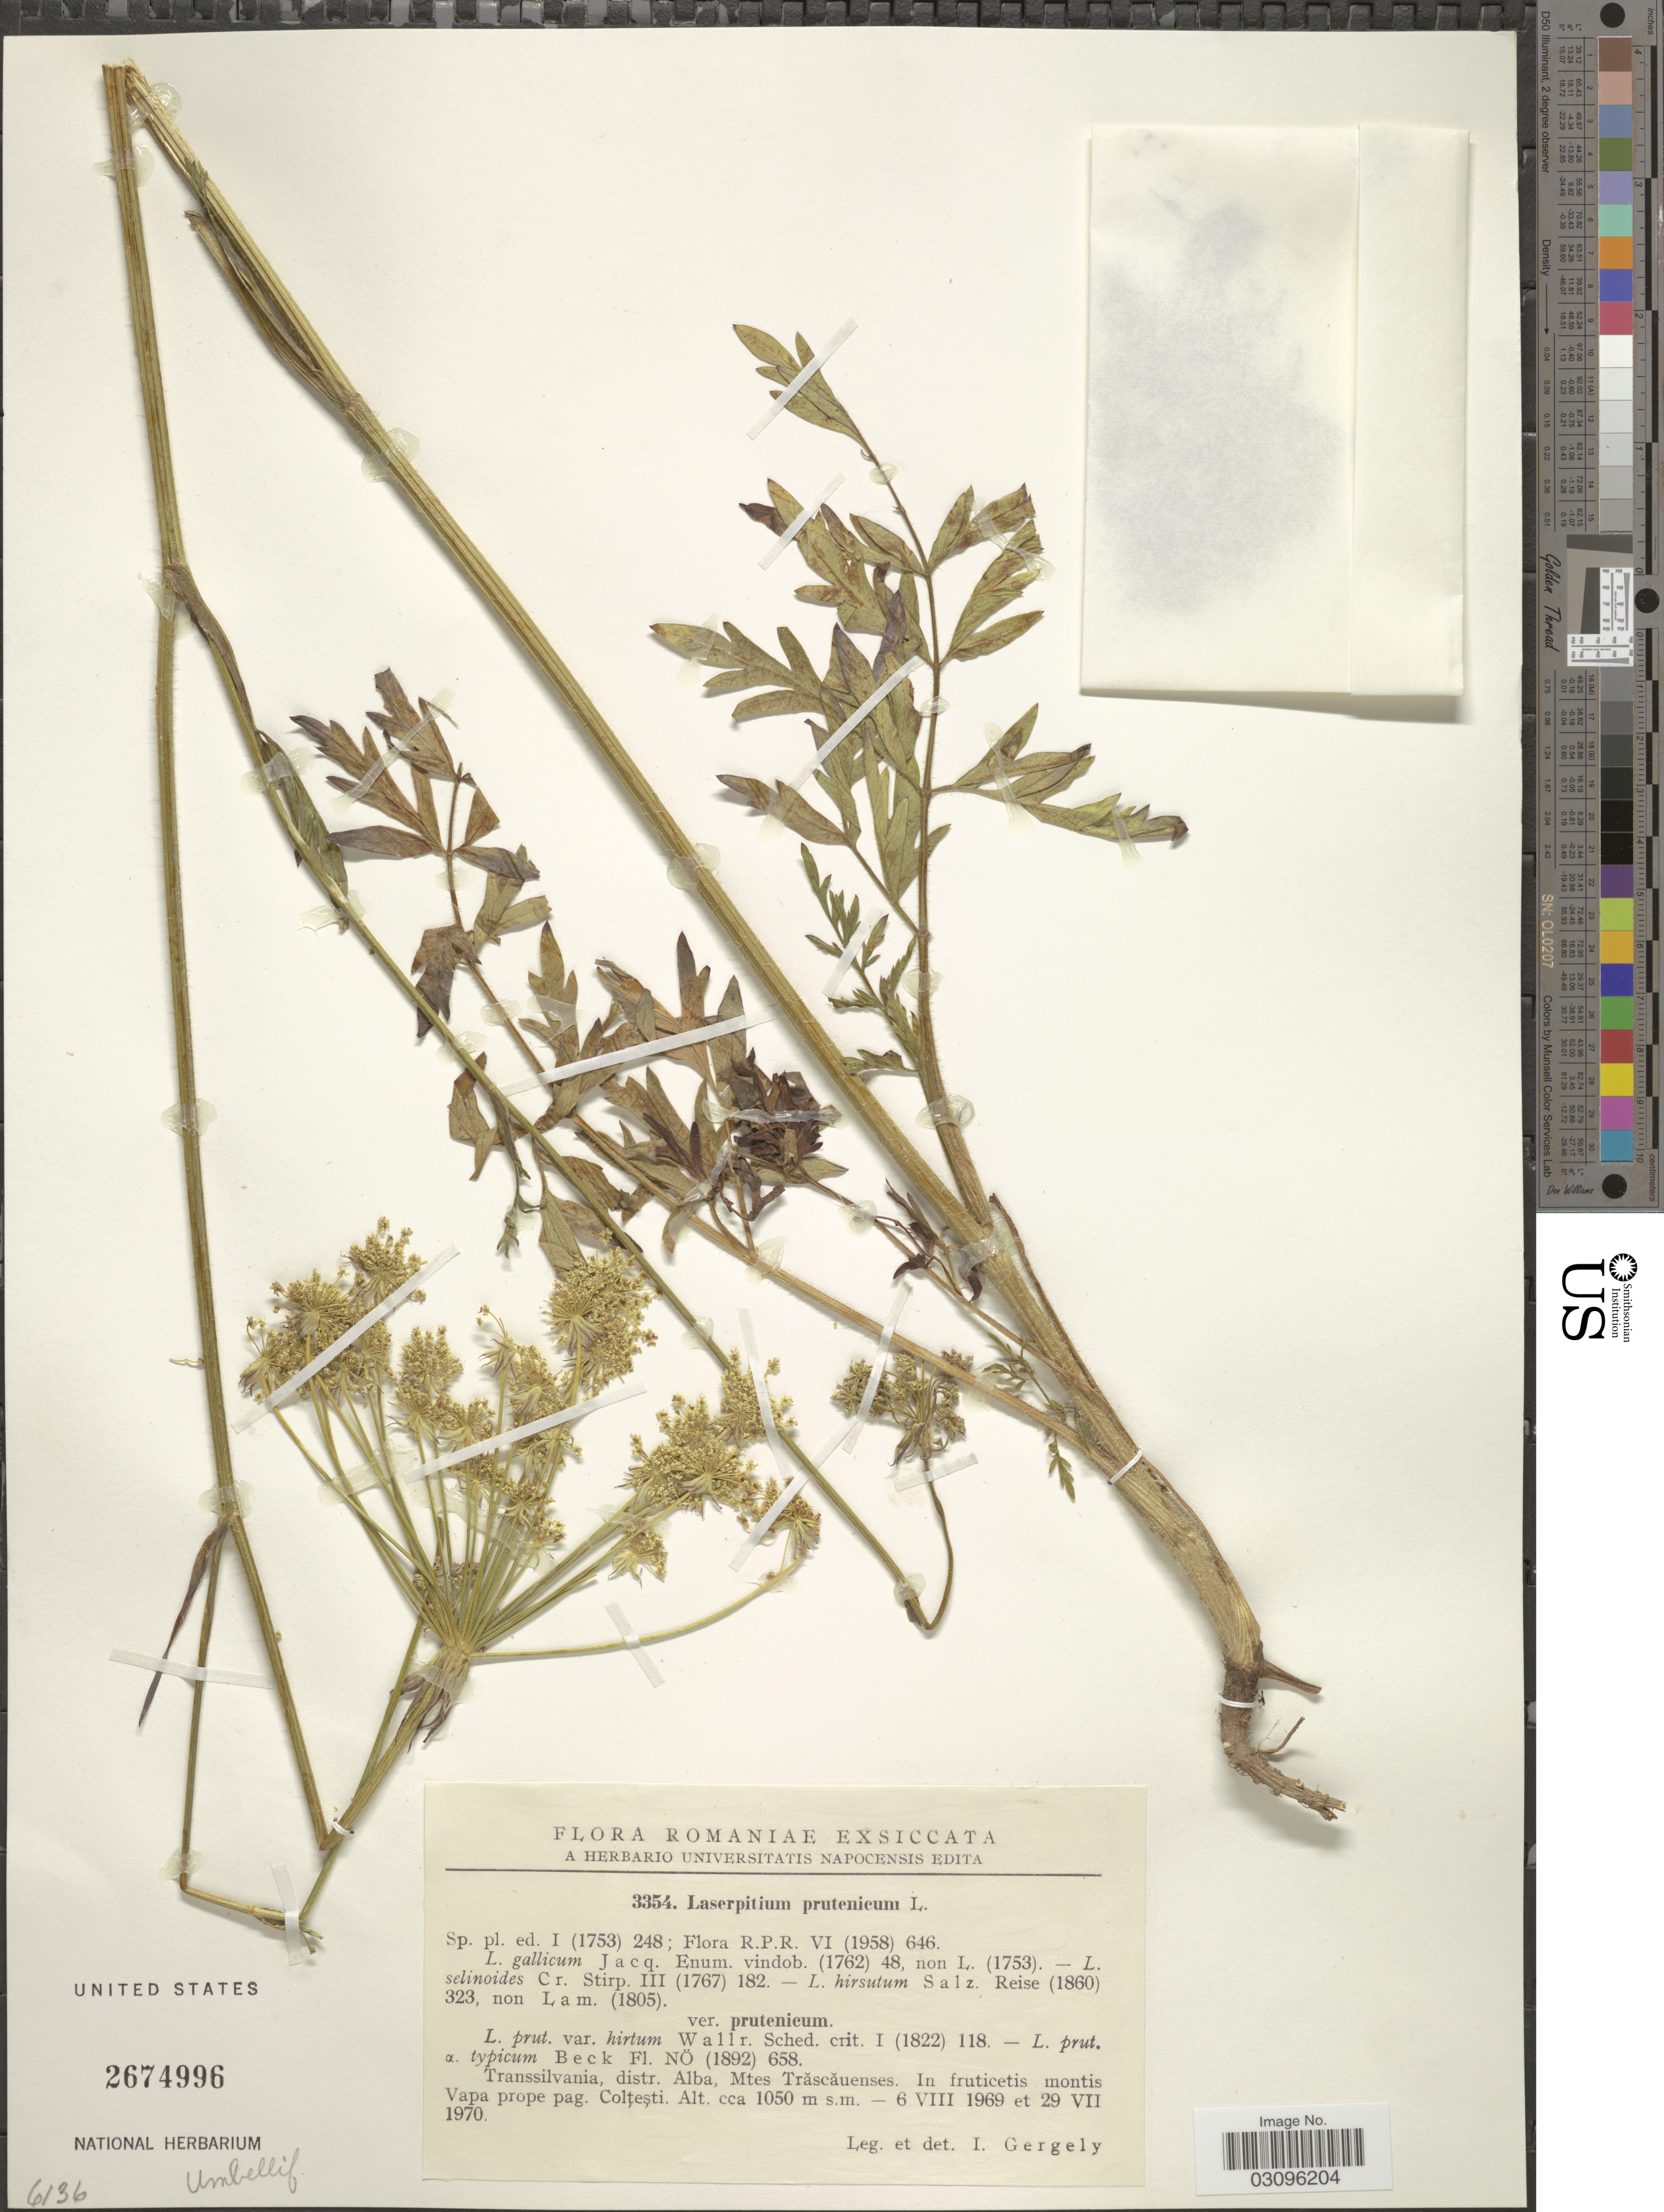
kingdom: Plantae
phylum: Tracheophyta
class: Magnoliopsida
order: Apiales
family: Apiaceae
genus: Laserpitium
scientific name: Laserpitium prutenicum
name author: L.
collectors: I. Gergely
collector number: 3354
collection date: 1969-08-06/1970-07-29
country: Romania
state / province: Alba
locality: Transsilvania, distr. Alba, Mtes Trascauenses. In fruticetis montis Vapa prope pag. Coltesti.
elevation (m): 1050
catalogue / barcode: US 2674996